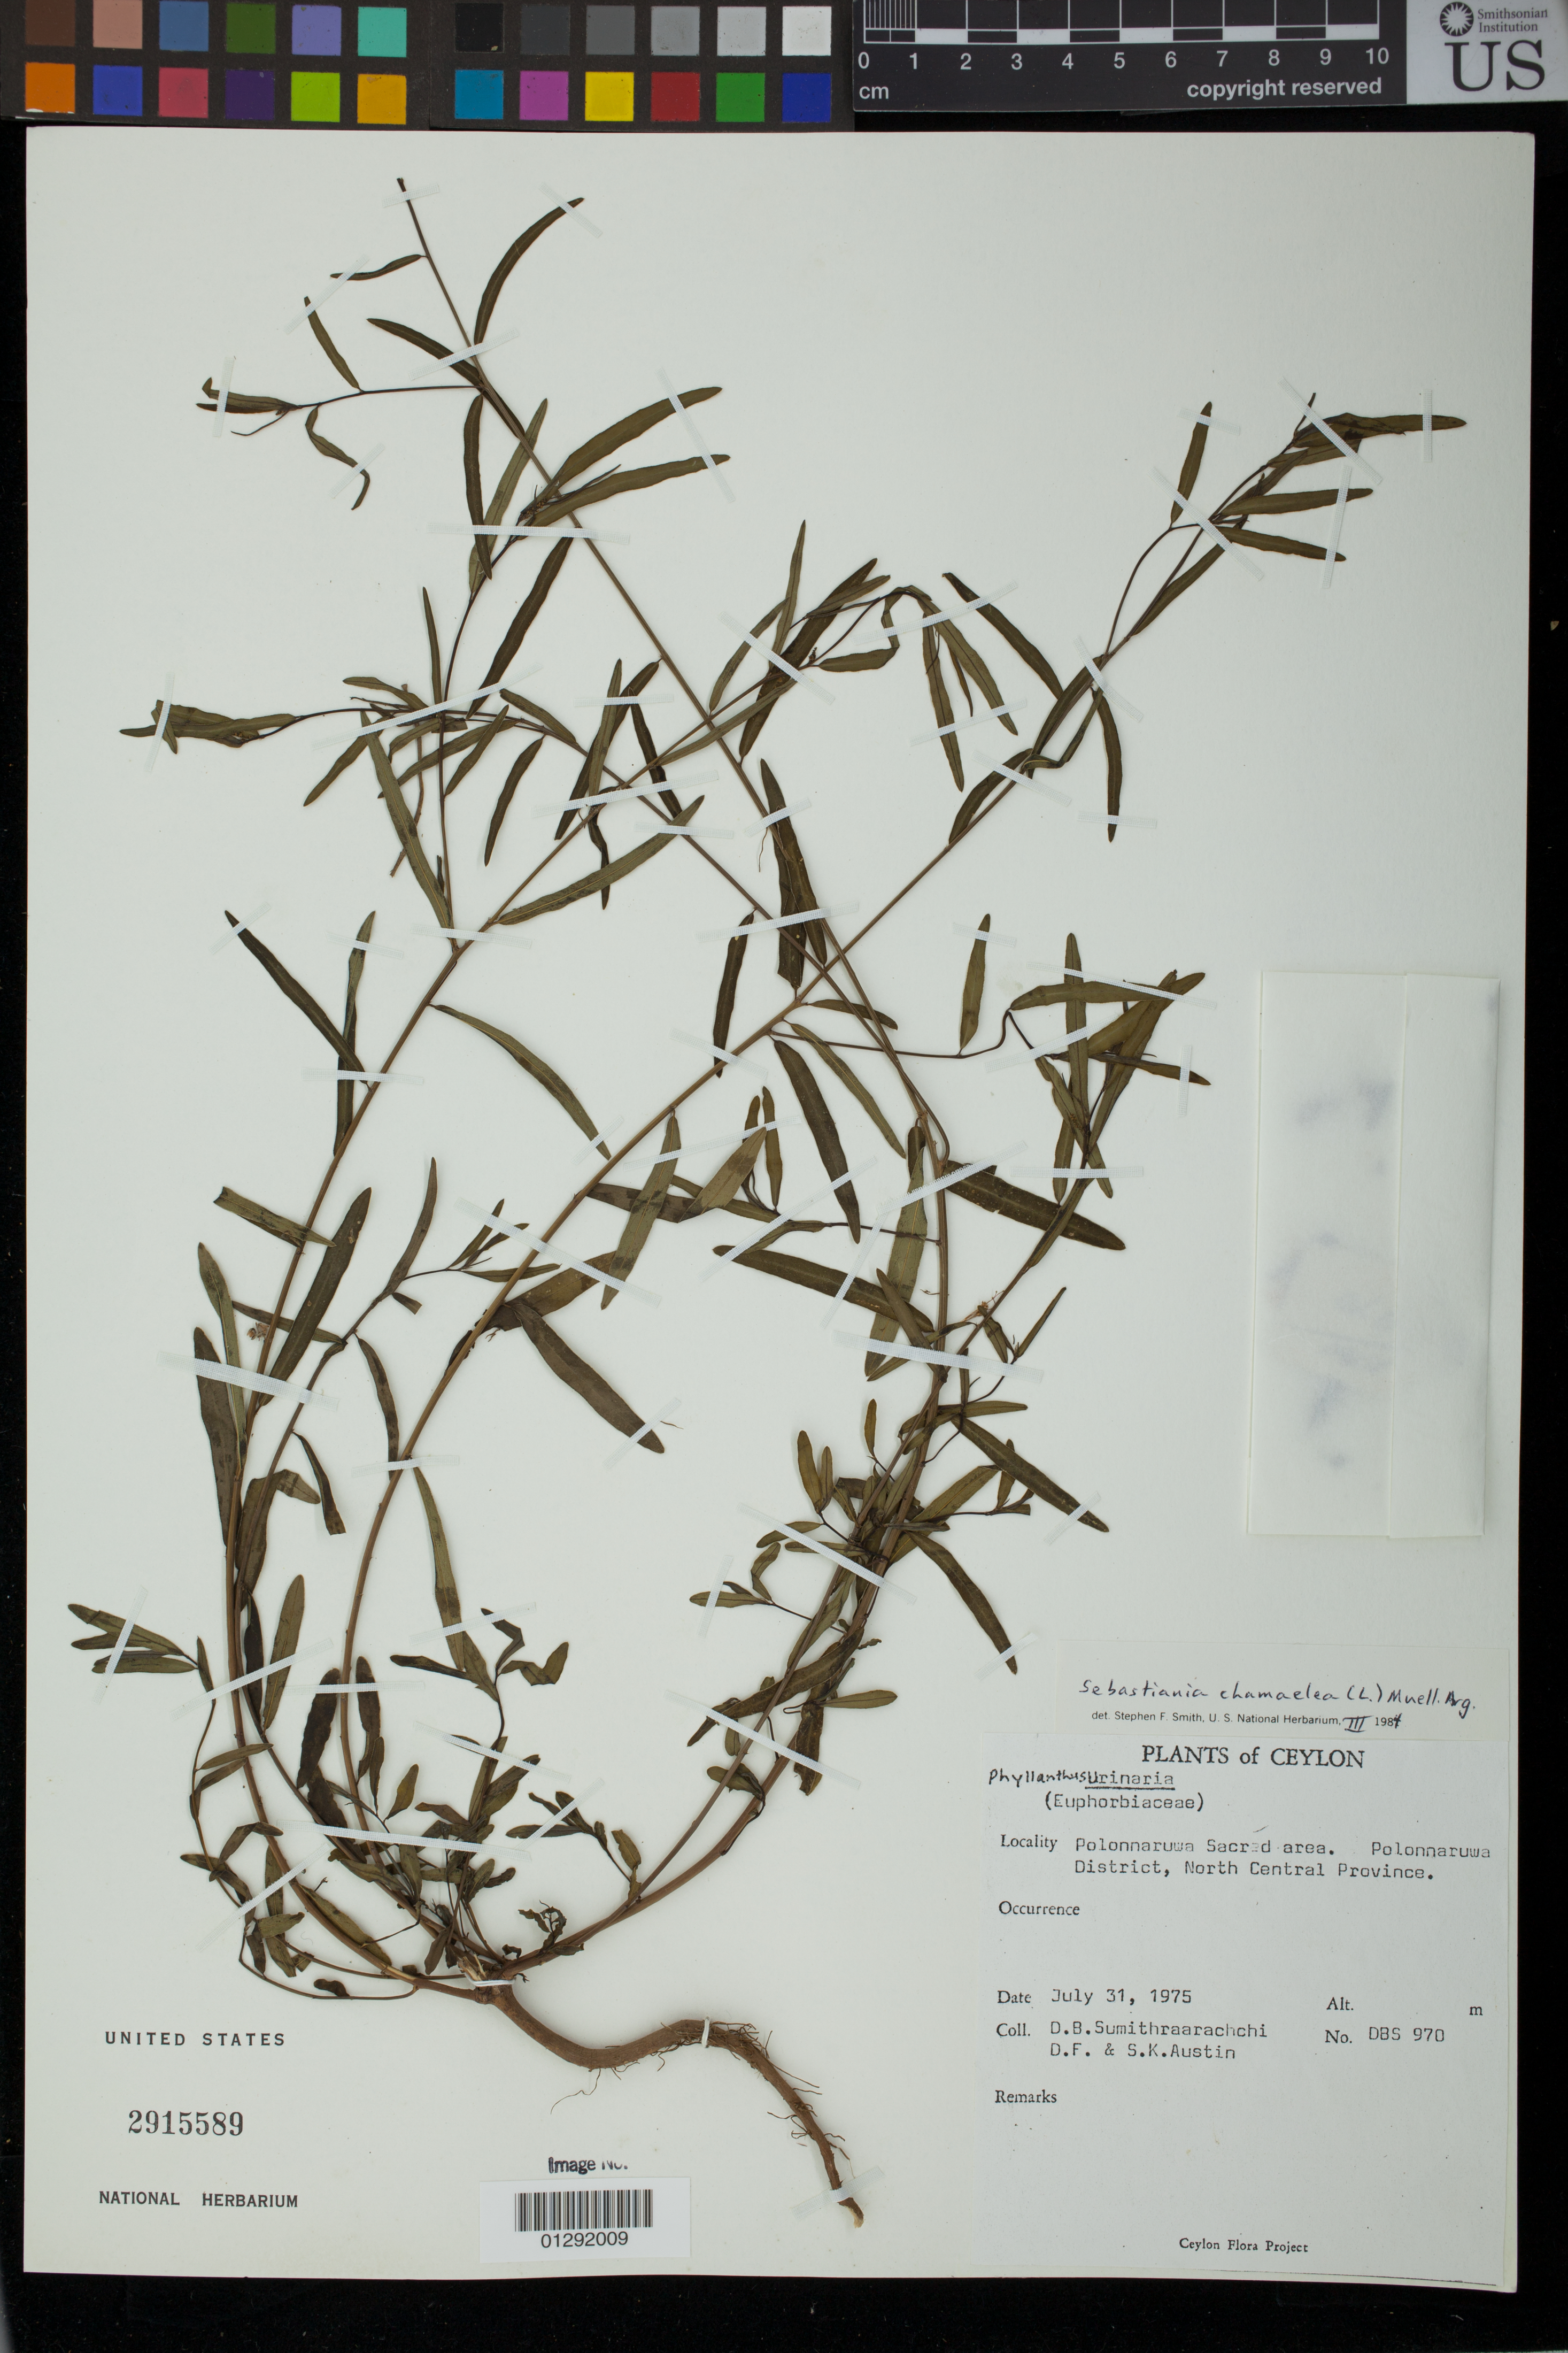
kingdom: Plantae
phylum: Tracheophyta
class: Magnoliopsida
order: Malpighiales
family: Euphorbiaceae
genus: Sebastiania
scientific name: Sebastiania chamaelea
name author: (L.) Müll. Arg.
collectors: D. B. Sumithraarachchi, D. Austin & S. Austin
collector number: DBS 970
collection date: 1975-07-31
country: Sri Lanka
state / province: North Central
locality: Ceylon. Polonnaruwa Sacred Area. Polonnaruwa District.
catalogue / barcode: US 2915589